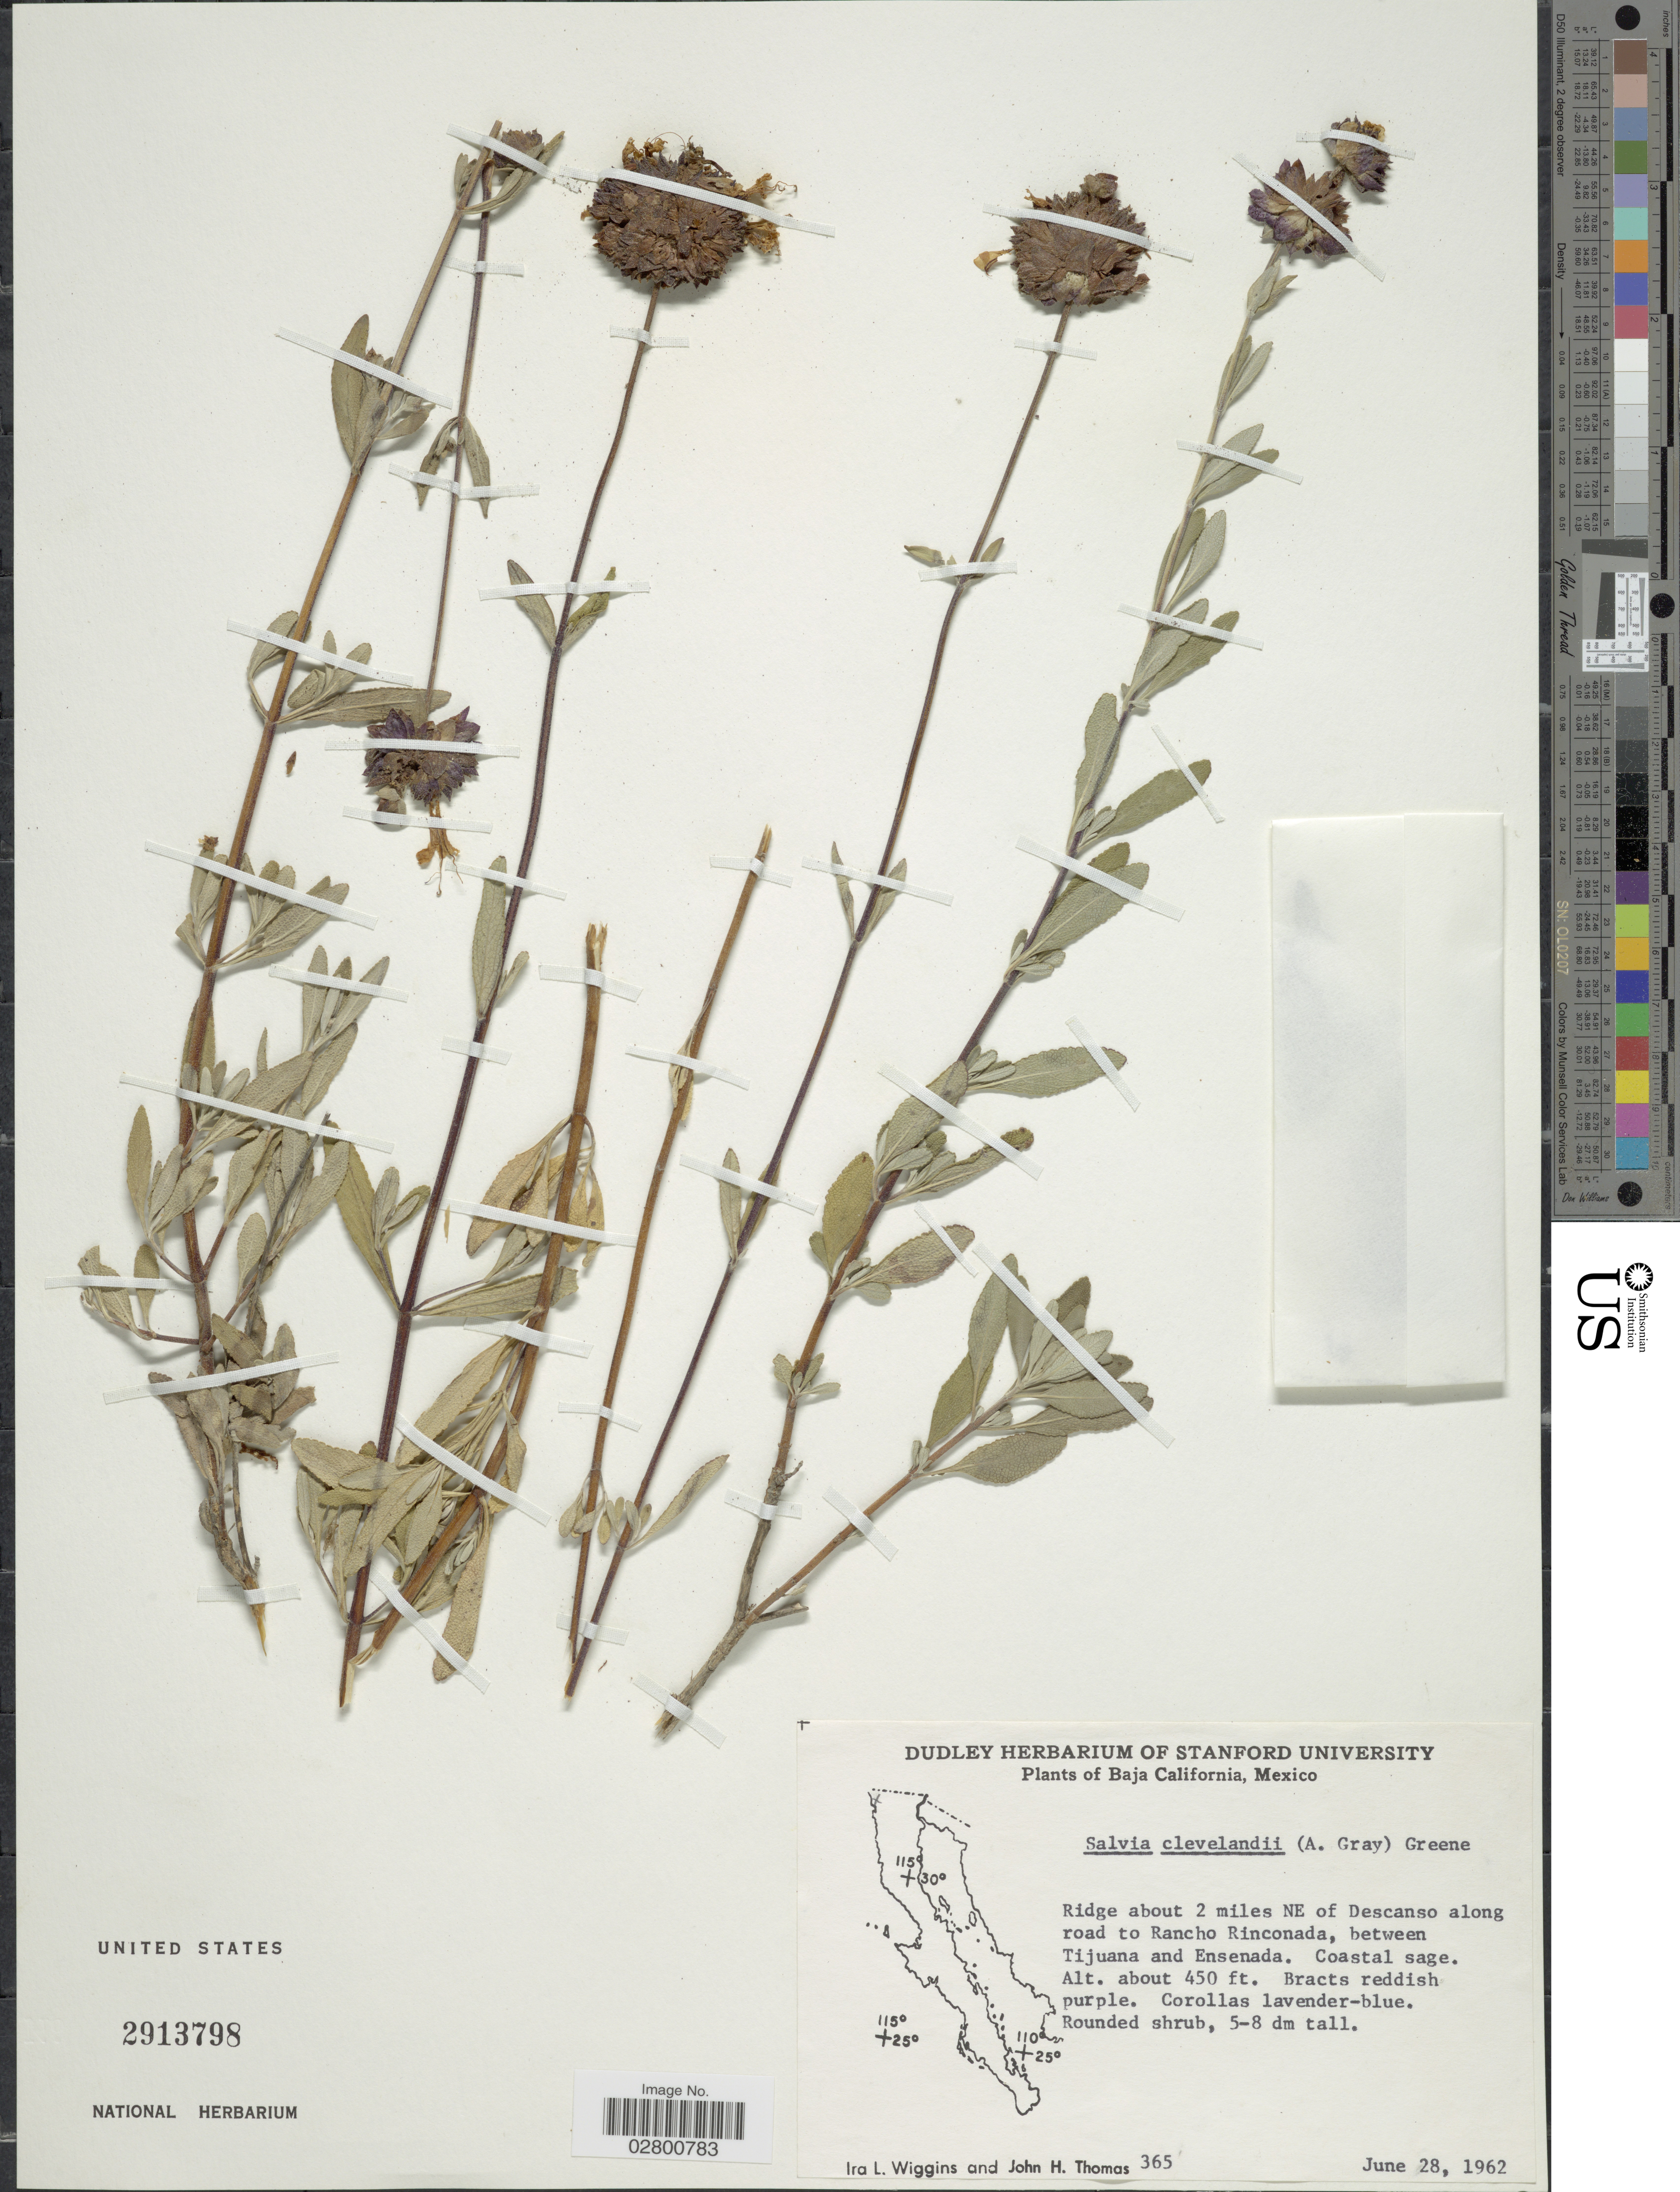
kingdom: Plantae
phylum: Tracheophyta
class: Magnoliopsida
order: Lamiales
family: Lamiaceae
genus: Salvia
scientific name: Salvia clevelandii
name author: (A. Gray) Greene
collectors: I. L. Wiggins & J. H. Thomas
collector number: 365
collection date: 1962-06-28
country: Mexico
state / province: Baja California Norte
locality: Ridge about 2 miles NE of Descanso along road to Rancho Rinconada, between Tijuana and Ensenada.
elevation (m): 137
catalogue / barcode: US 2913798